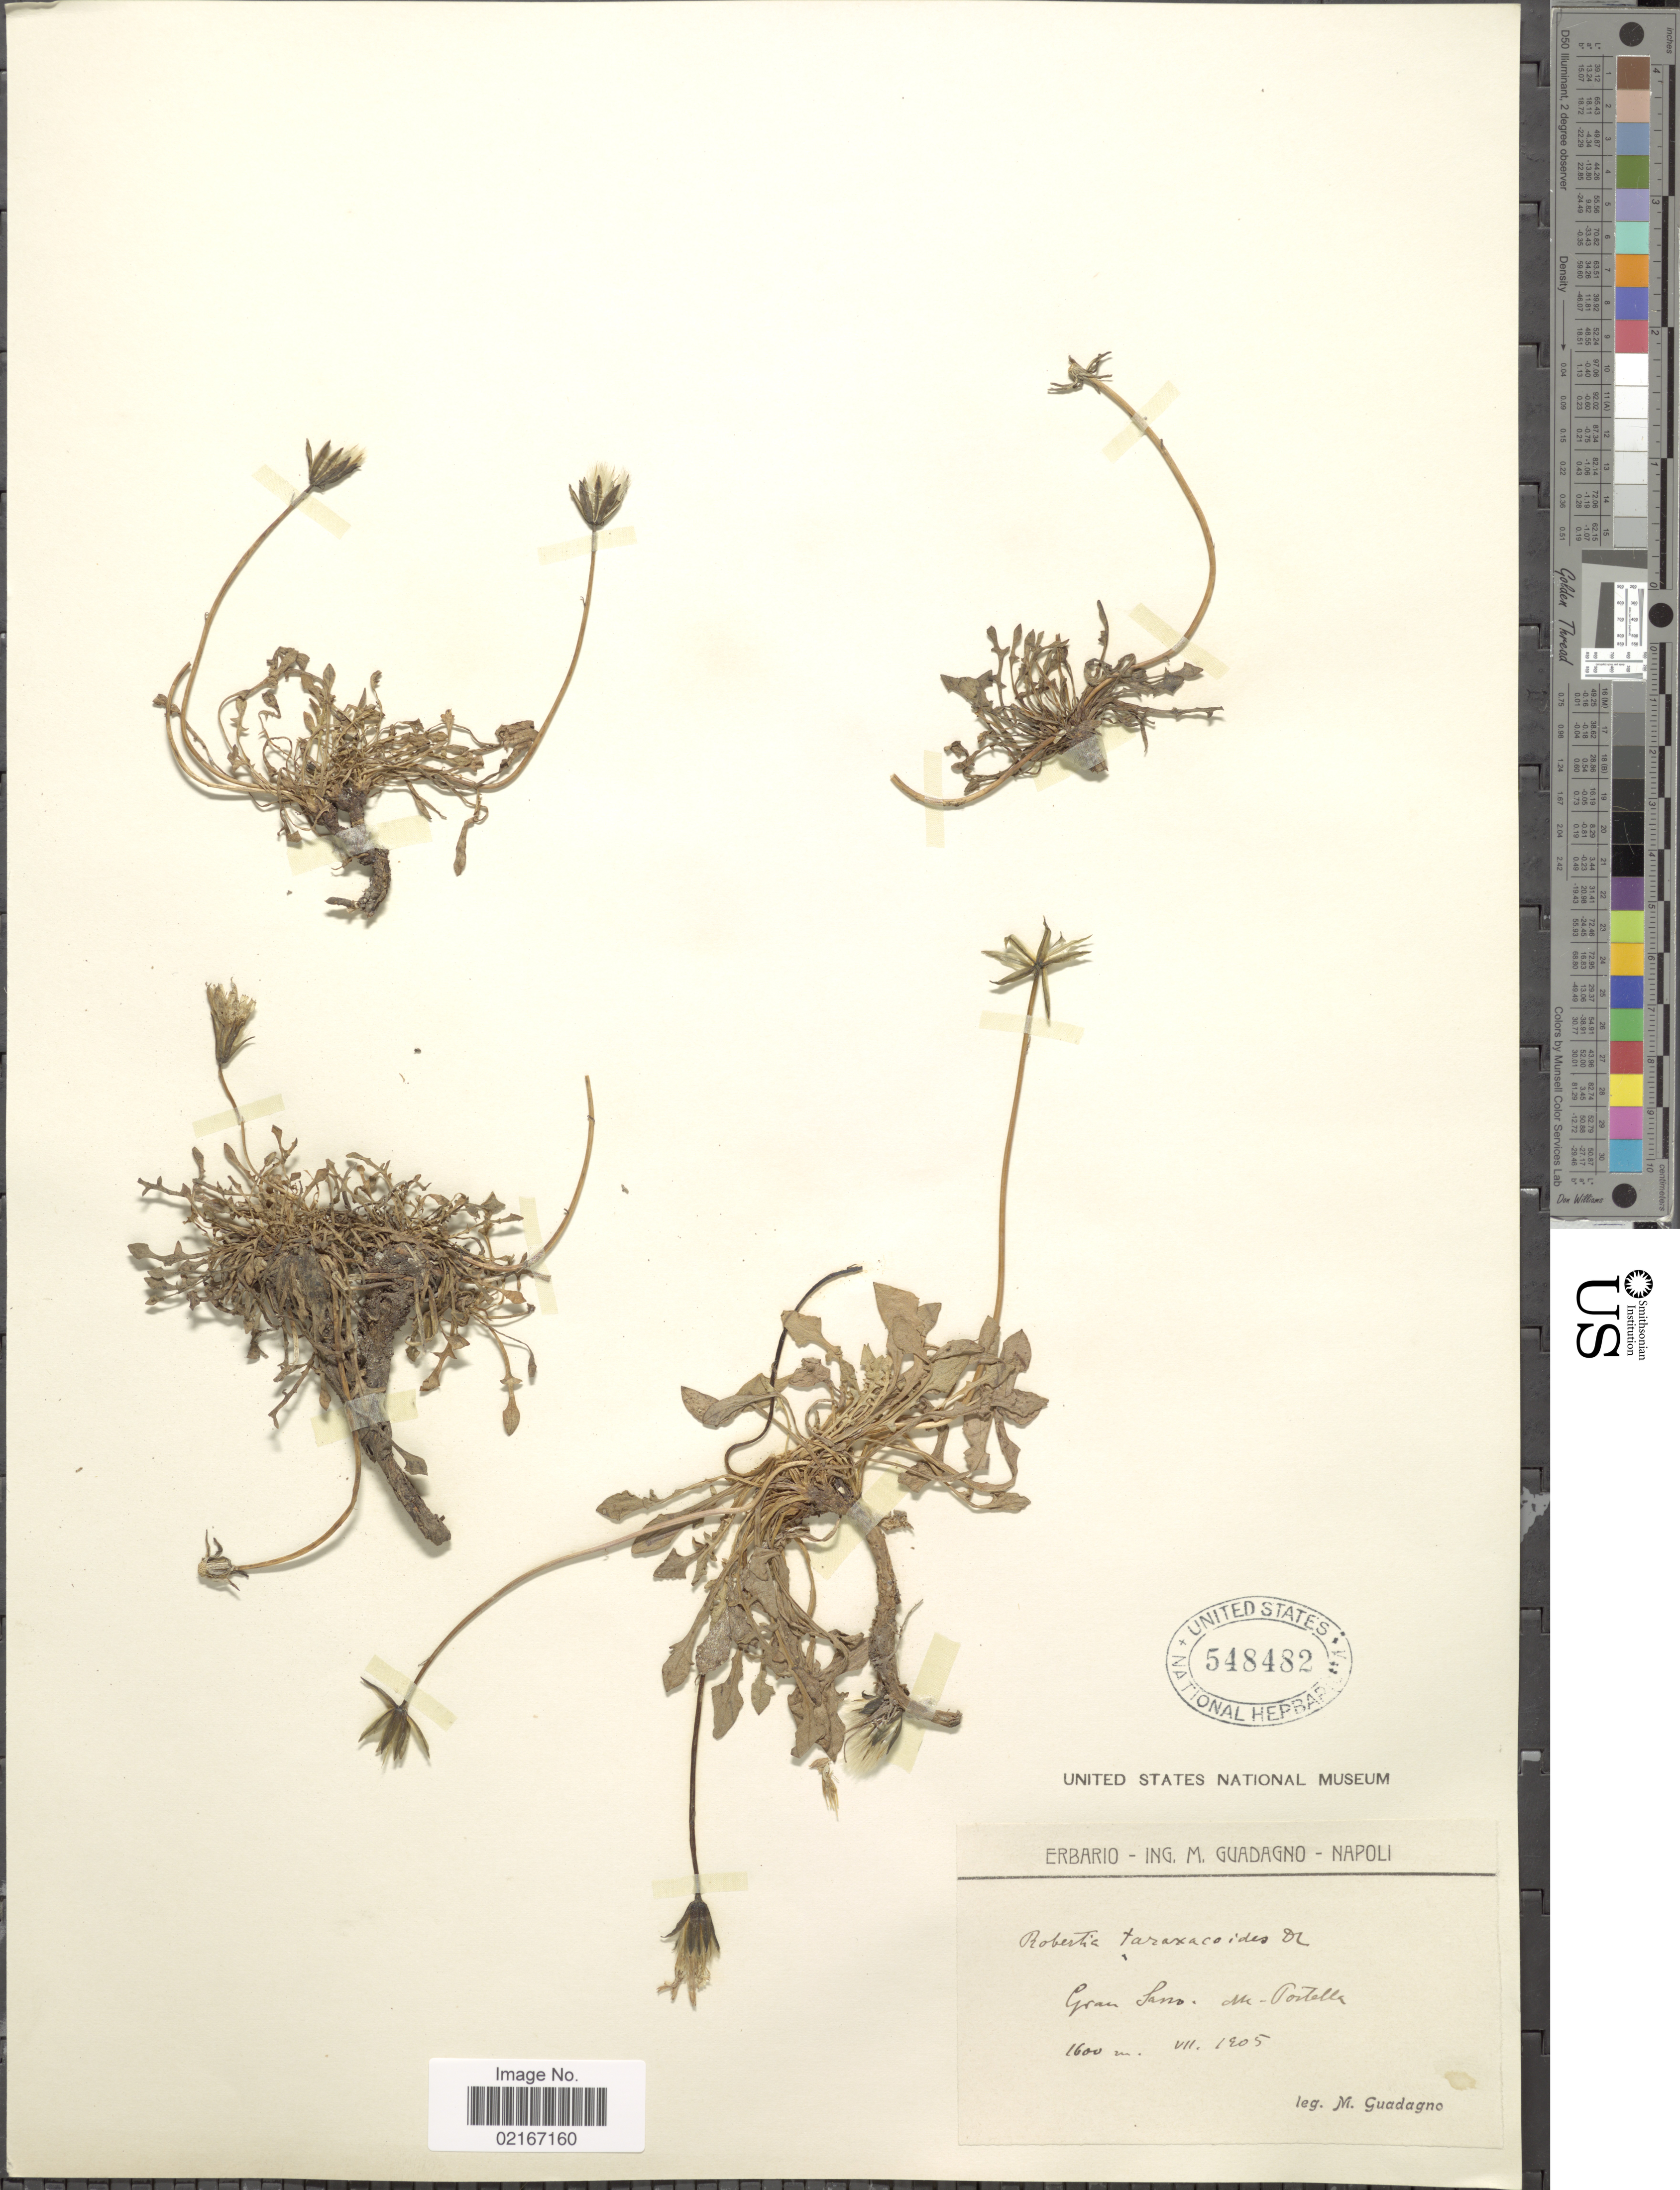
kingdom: Plantae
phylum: Tracheophyta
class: Magnoliopsida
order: Asterales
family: Asteraceae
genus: Hypochaeris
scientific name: Hypochaeris robertia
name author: (Sch. Bip.) Fiori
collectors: M. Guadagno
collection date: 1905-07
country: Italy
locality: Gran Sarro, nu-Portella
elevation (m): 1600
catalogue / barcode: US 548482